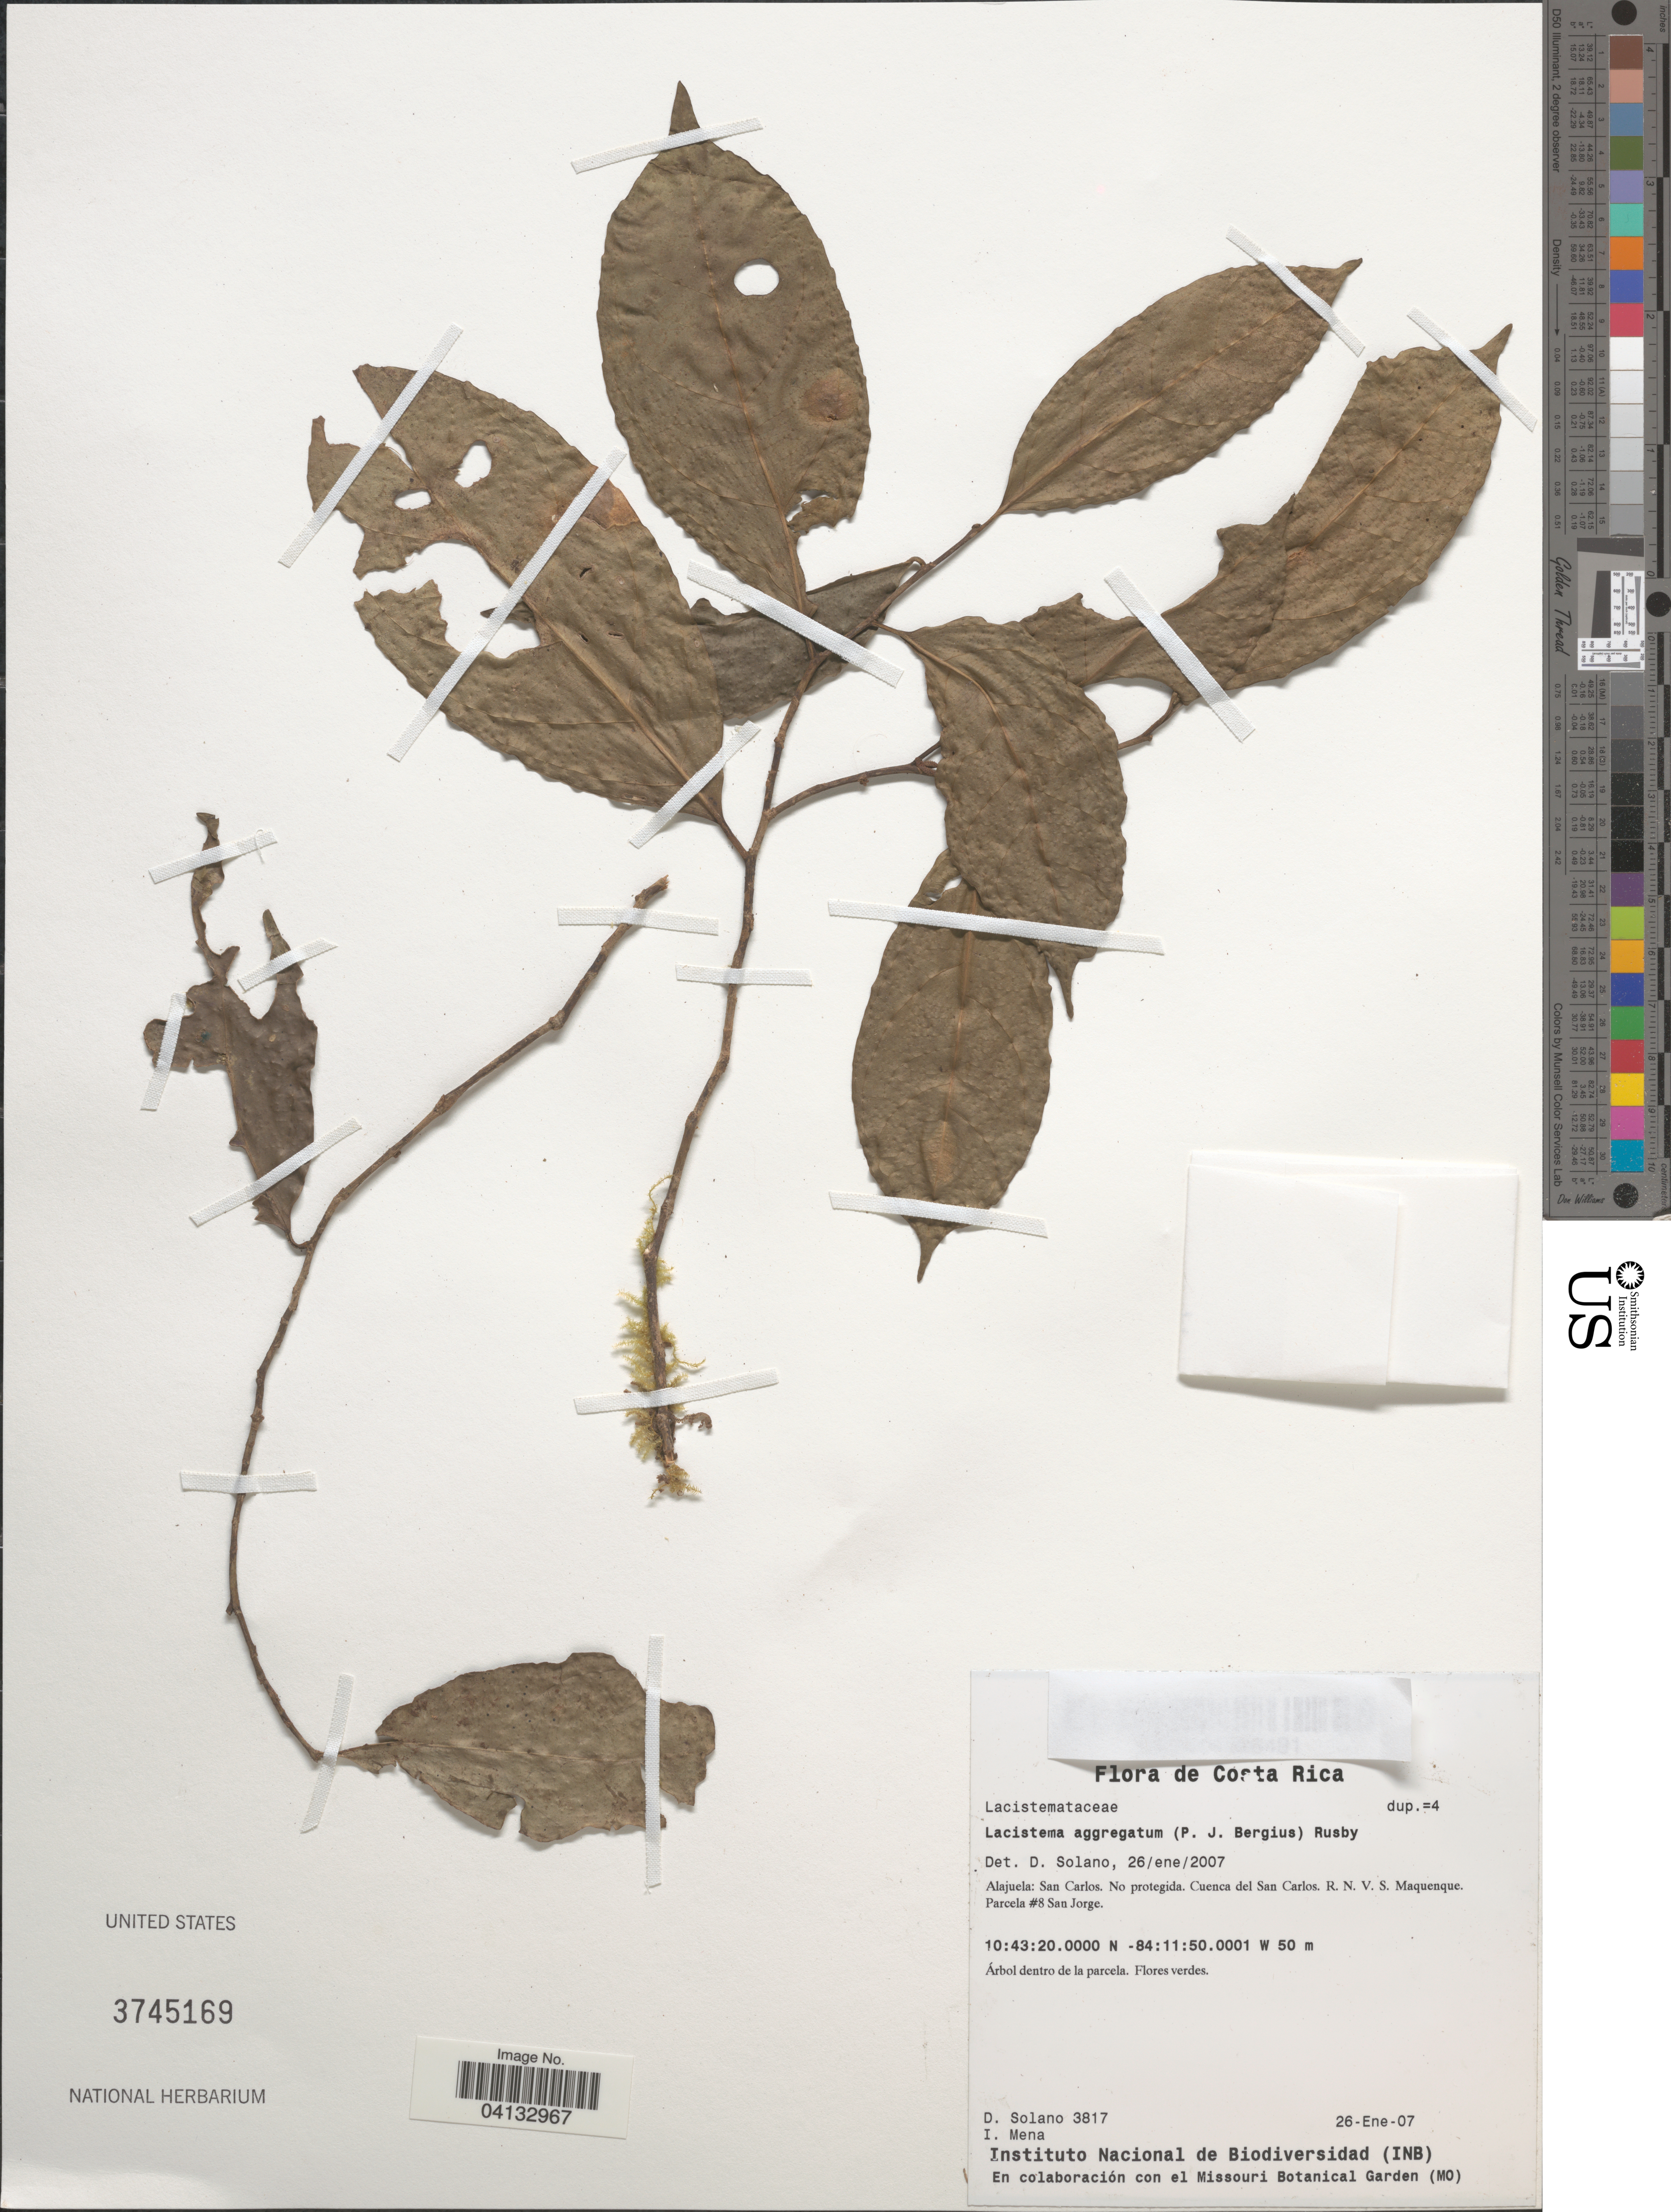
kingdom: Plantae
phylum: Tracheophyta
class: Magnoliopsida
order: Malpighiales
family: Lacistemataceae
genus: Lacistema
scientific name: Lacistema aggregatum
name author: (P.J. Bergius) Rusby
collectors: D. Solano & I. Mena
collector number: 3817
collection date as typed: Transcribed d/m/y: 26/1/7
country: Costa Rica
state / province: Alajuela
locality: San Carlos. No protegida. Cuenca del San Carlos. R. N. V. S. Maquenque. Parcela #8 San Jorge.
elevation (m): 50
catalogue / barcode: US 3745169